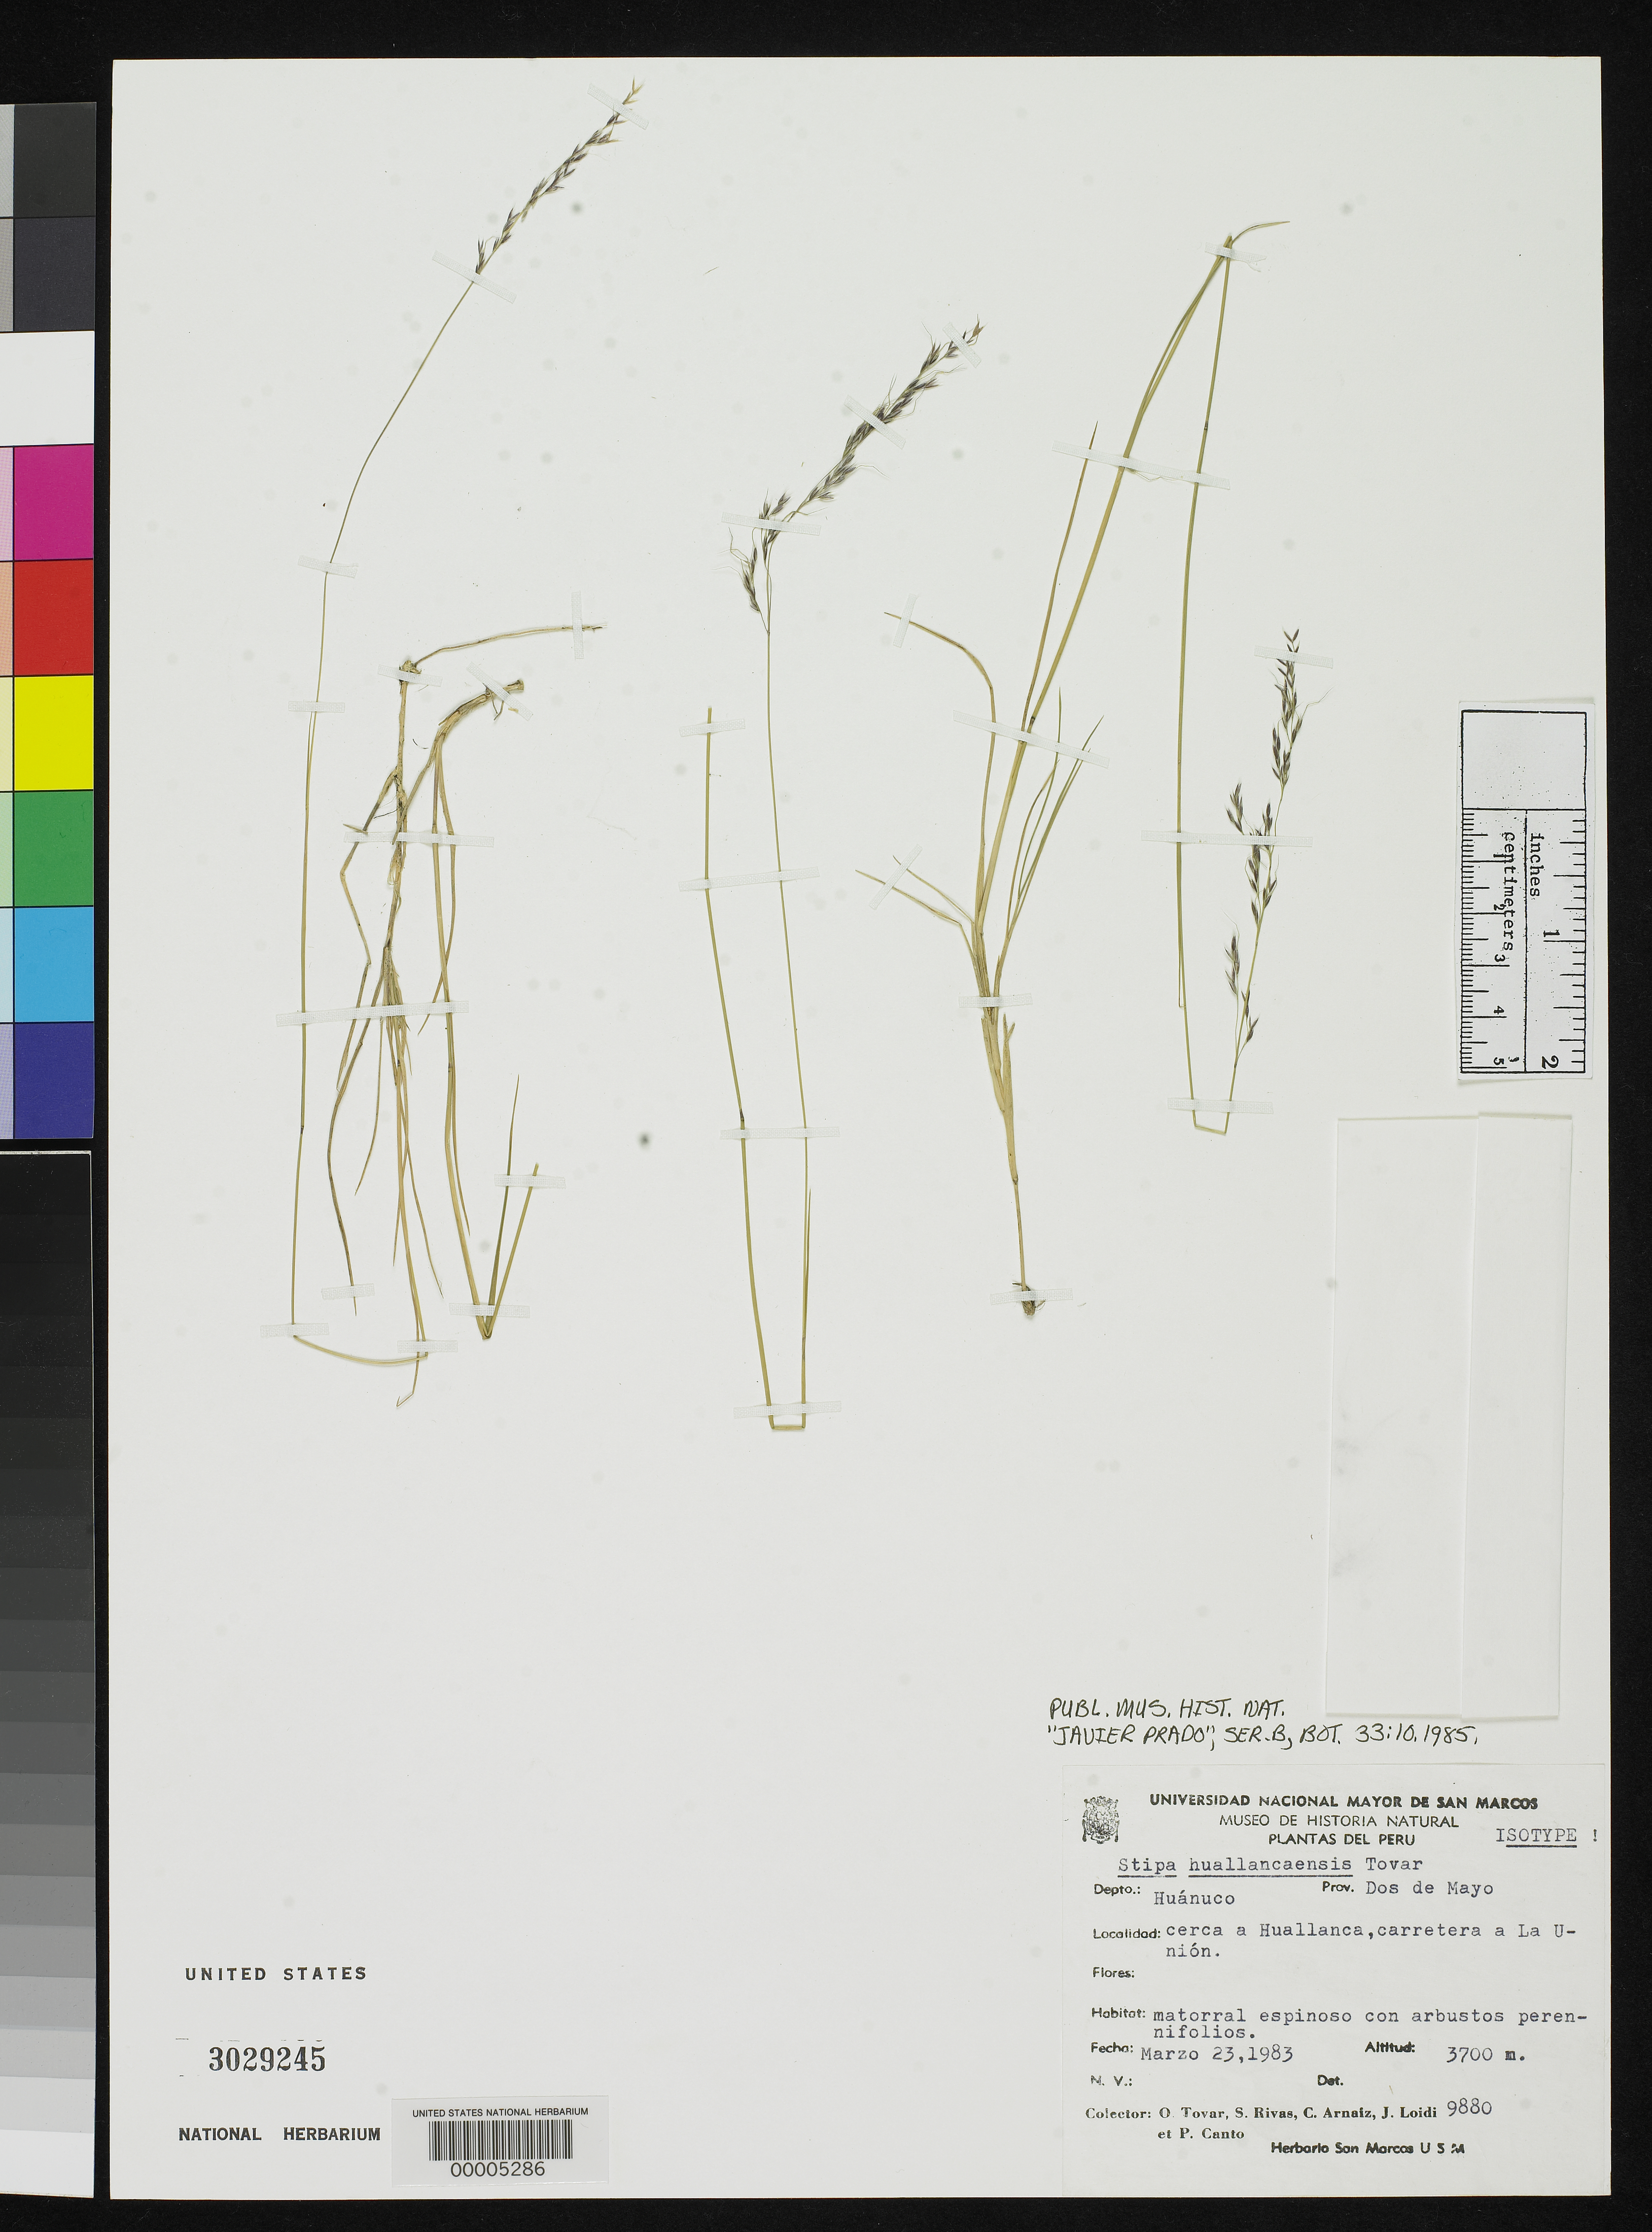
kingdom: Plantae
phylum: Tracheophyta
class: Liliopsida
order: Poales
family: Poaceae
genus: Stipa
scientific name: Stipa huallancaensis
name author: Tovar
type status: Isotype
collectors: Ó. Tovar, S. Rivas, C. Arnaiz & J. Loidi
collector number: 9880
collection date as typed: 23 Mar 1983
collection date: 1983-03-23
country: Peru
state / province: Huánuco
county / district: Dos de Mayo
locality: near Huallanca, highway to La Unión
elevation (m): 2800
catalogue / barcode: US 3029245